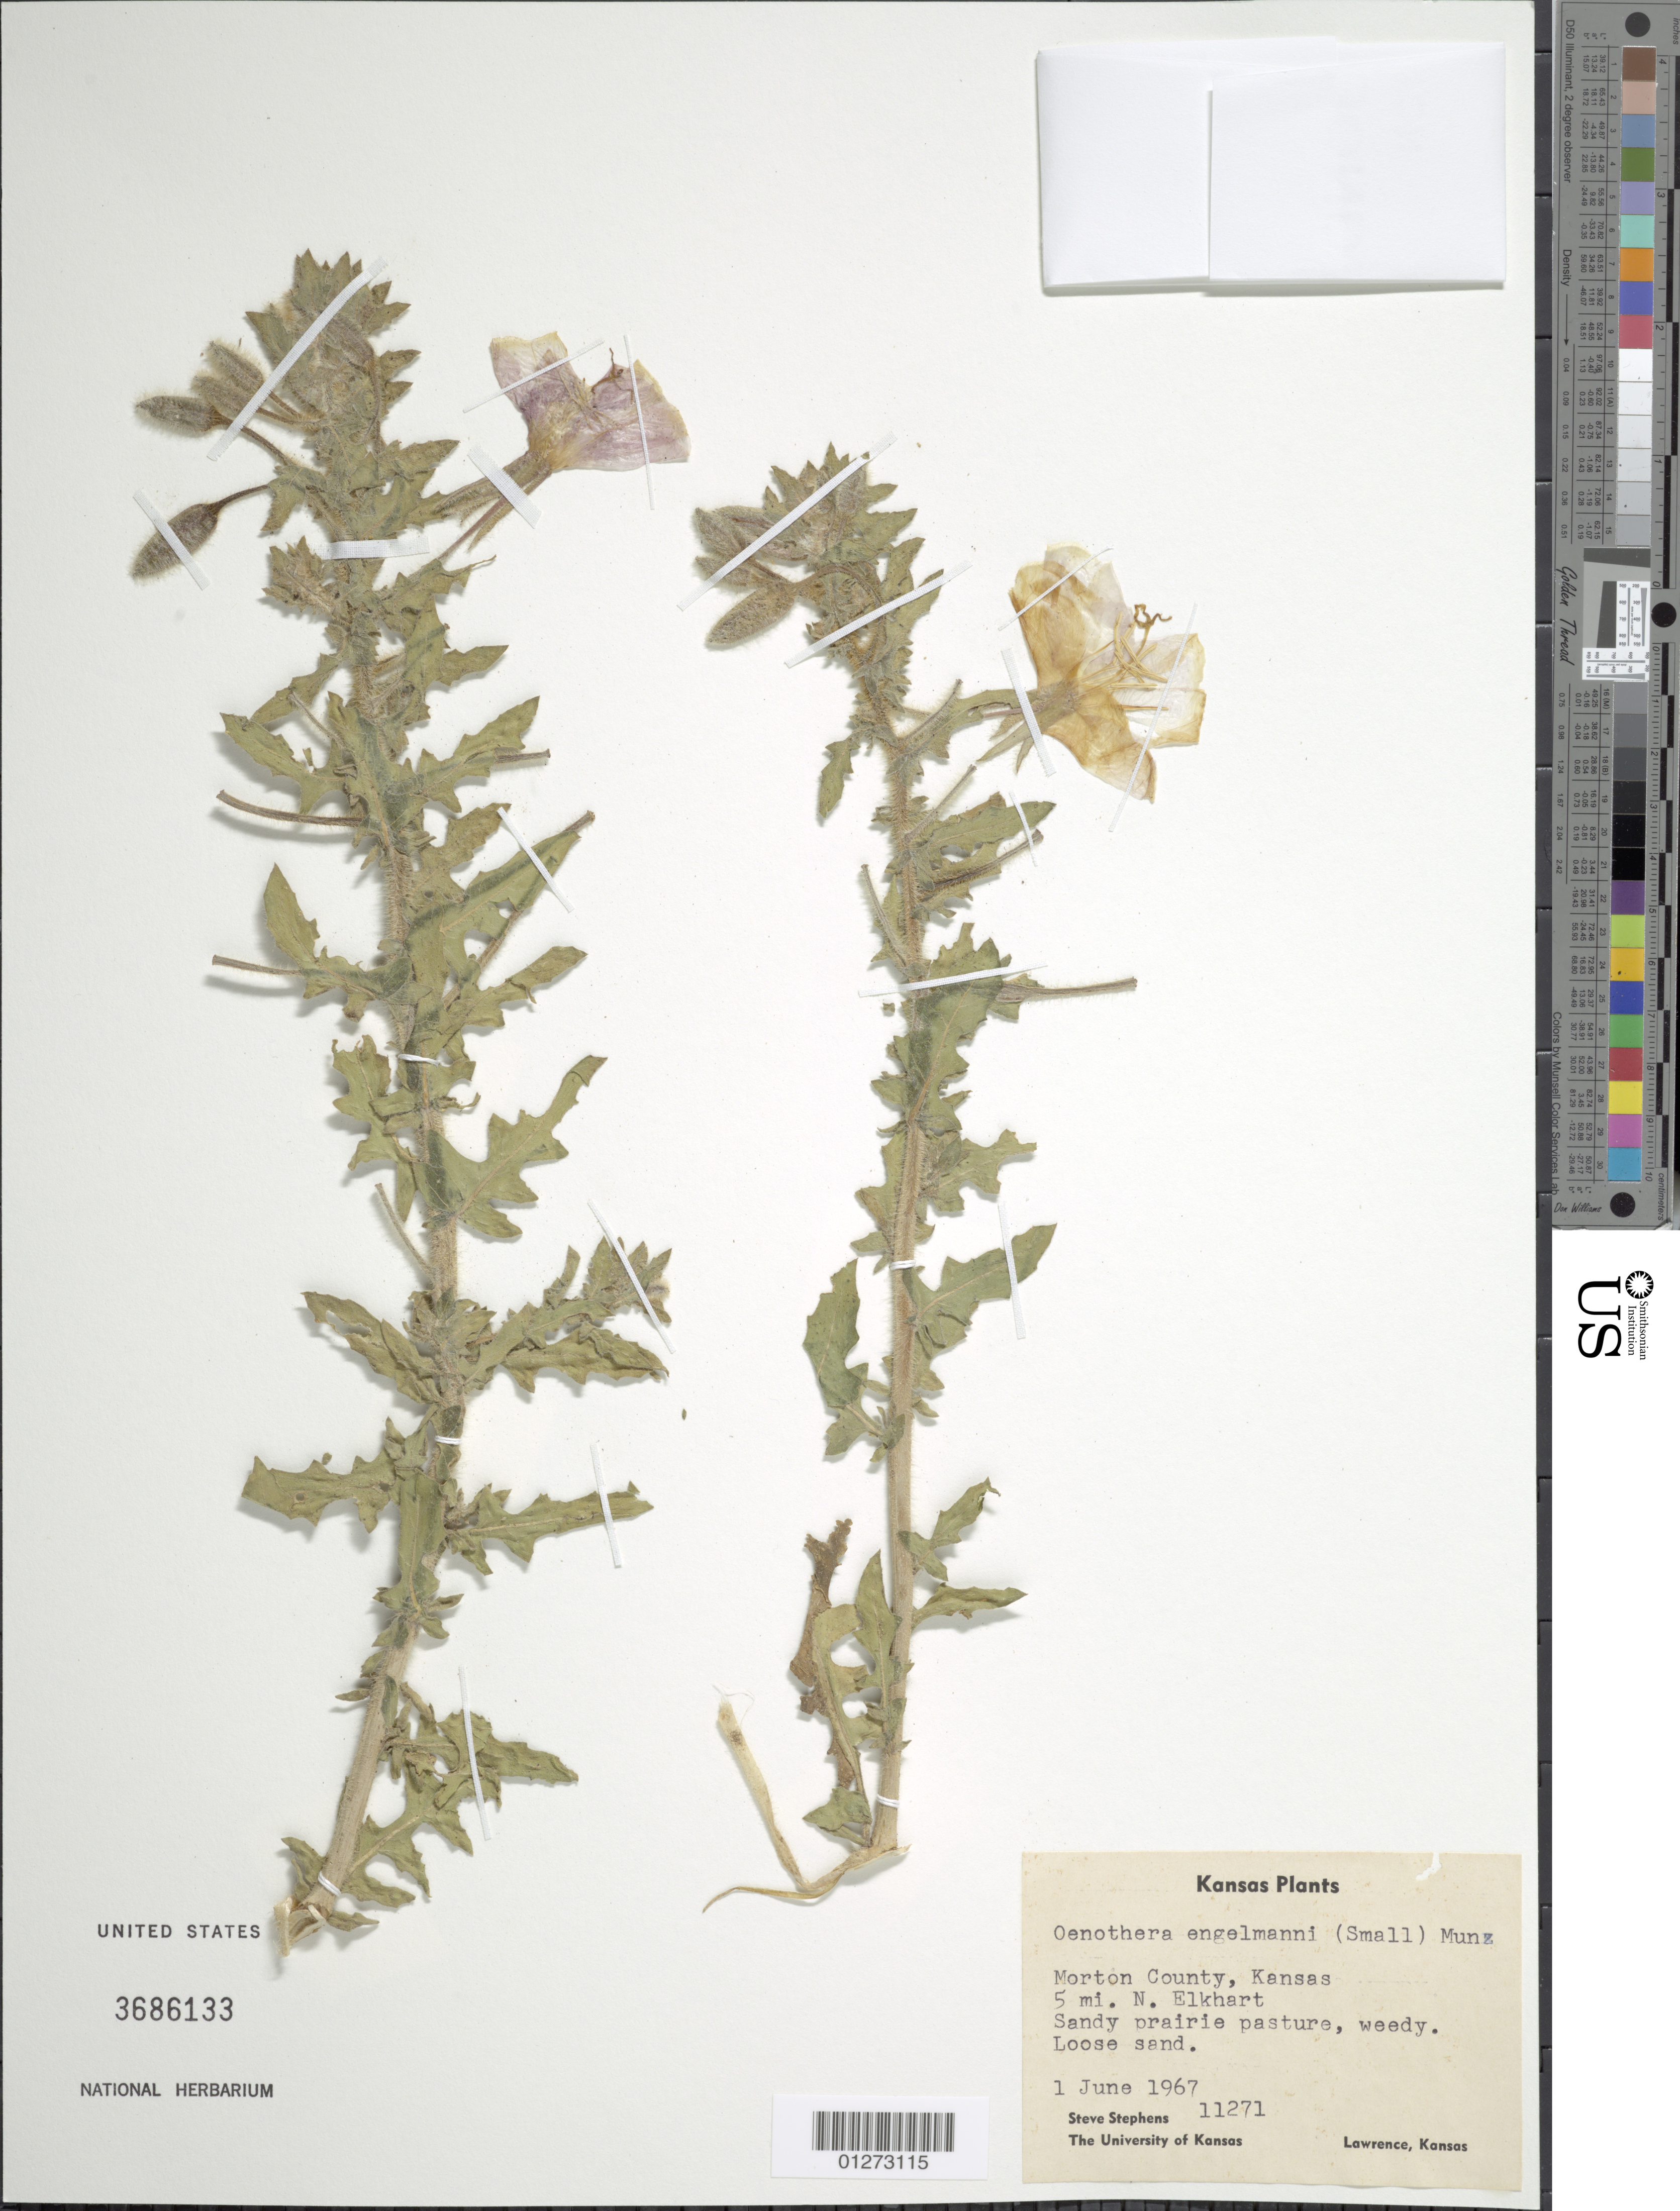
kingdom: Plantae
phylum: Tracheophyta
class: Magnoliopsida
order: Myrtales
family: Onagraceae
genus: Oenothera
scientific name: Oenothera engelmannii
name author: (Small) Munz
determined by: Wagner, W. L., (BOT), Smithsonian Institution - National Museum of Natural History (UNITED STATES)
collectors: W. T. Barker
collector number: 11271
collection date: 1967-06-01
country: United States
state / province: Kansas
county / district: Morton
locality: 5 mi. N. Elkhart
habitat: Sandy prairie pasture, weedy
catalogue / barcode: US 3686133